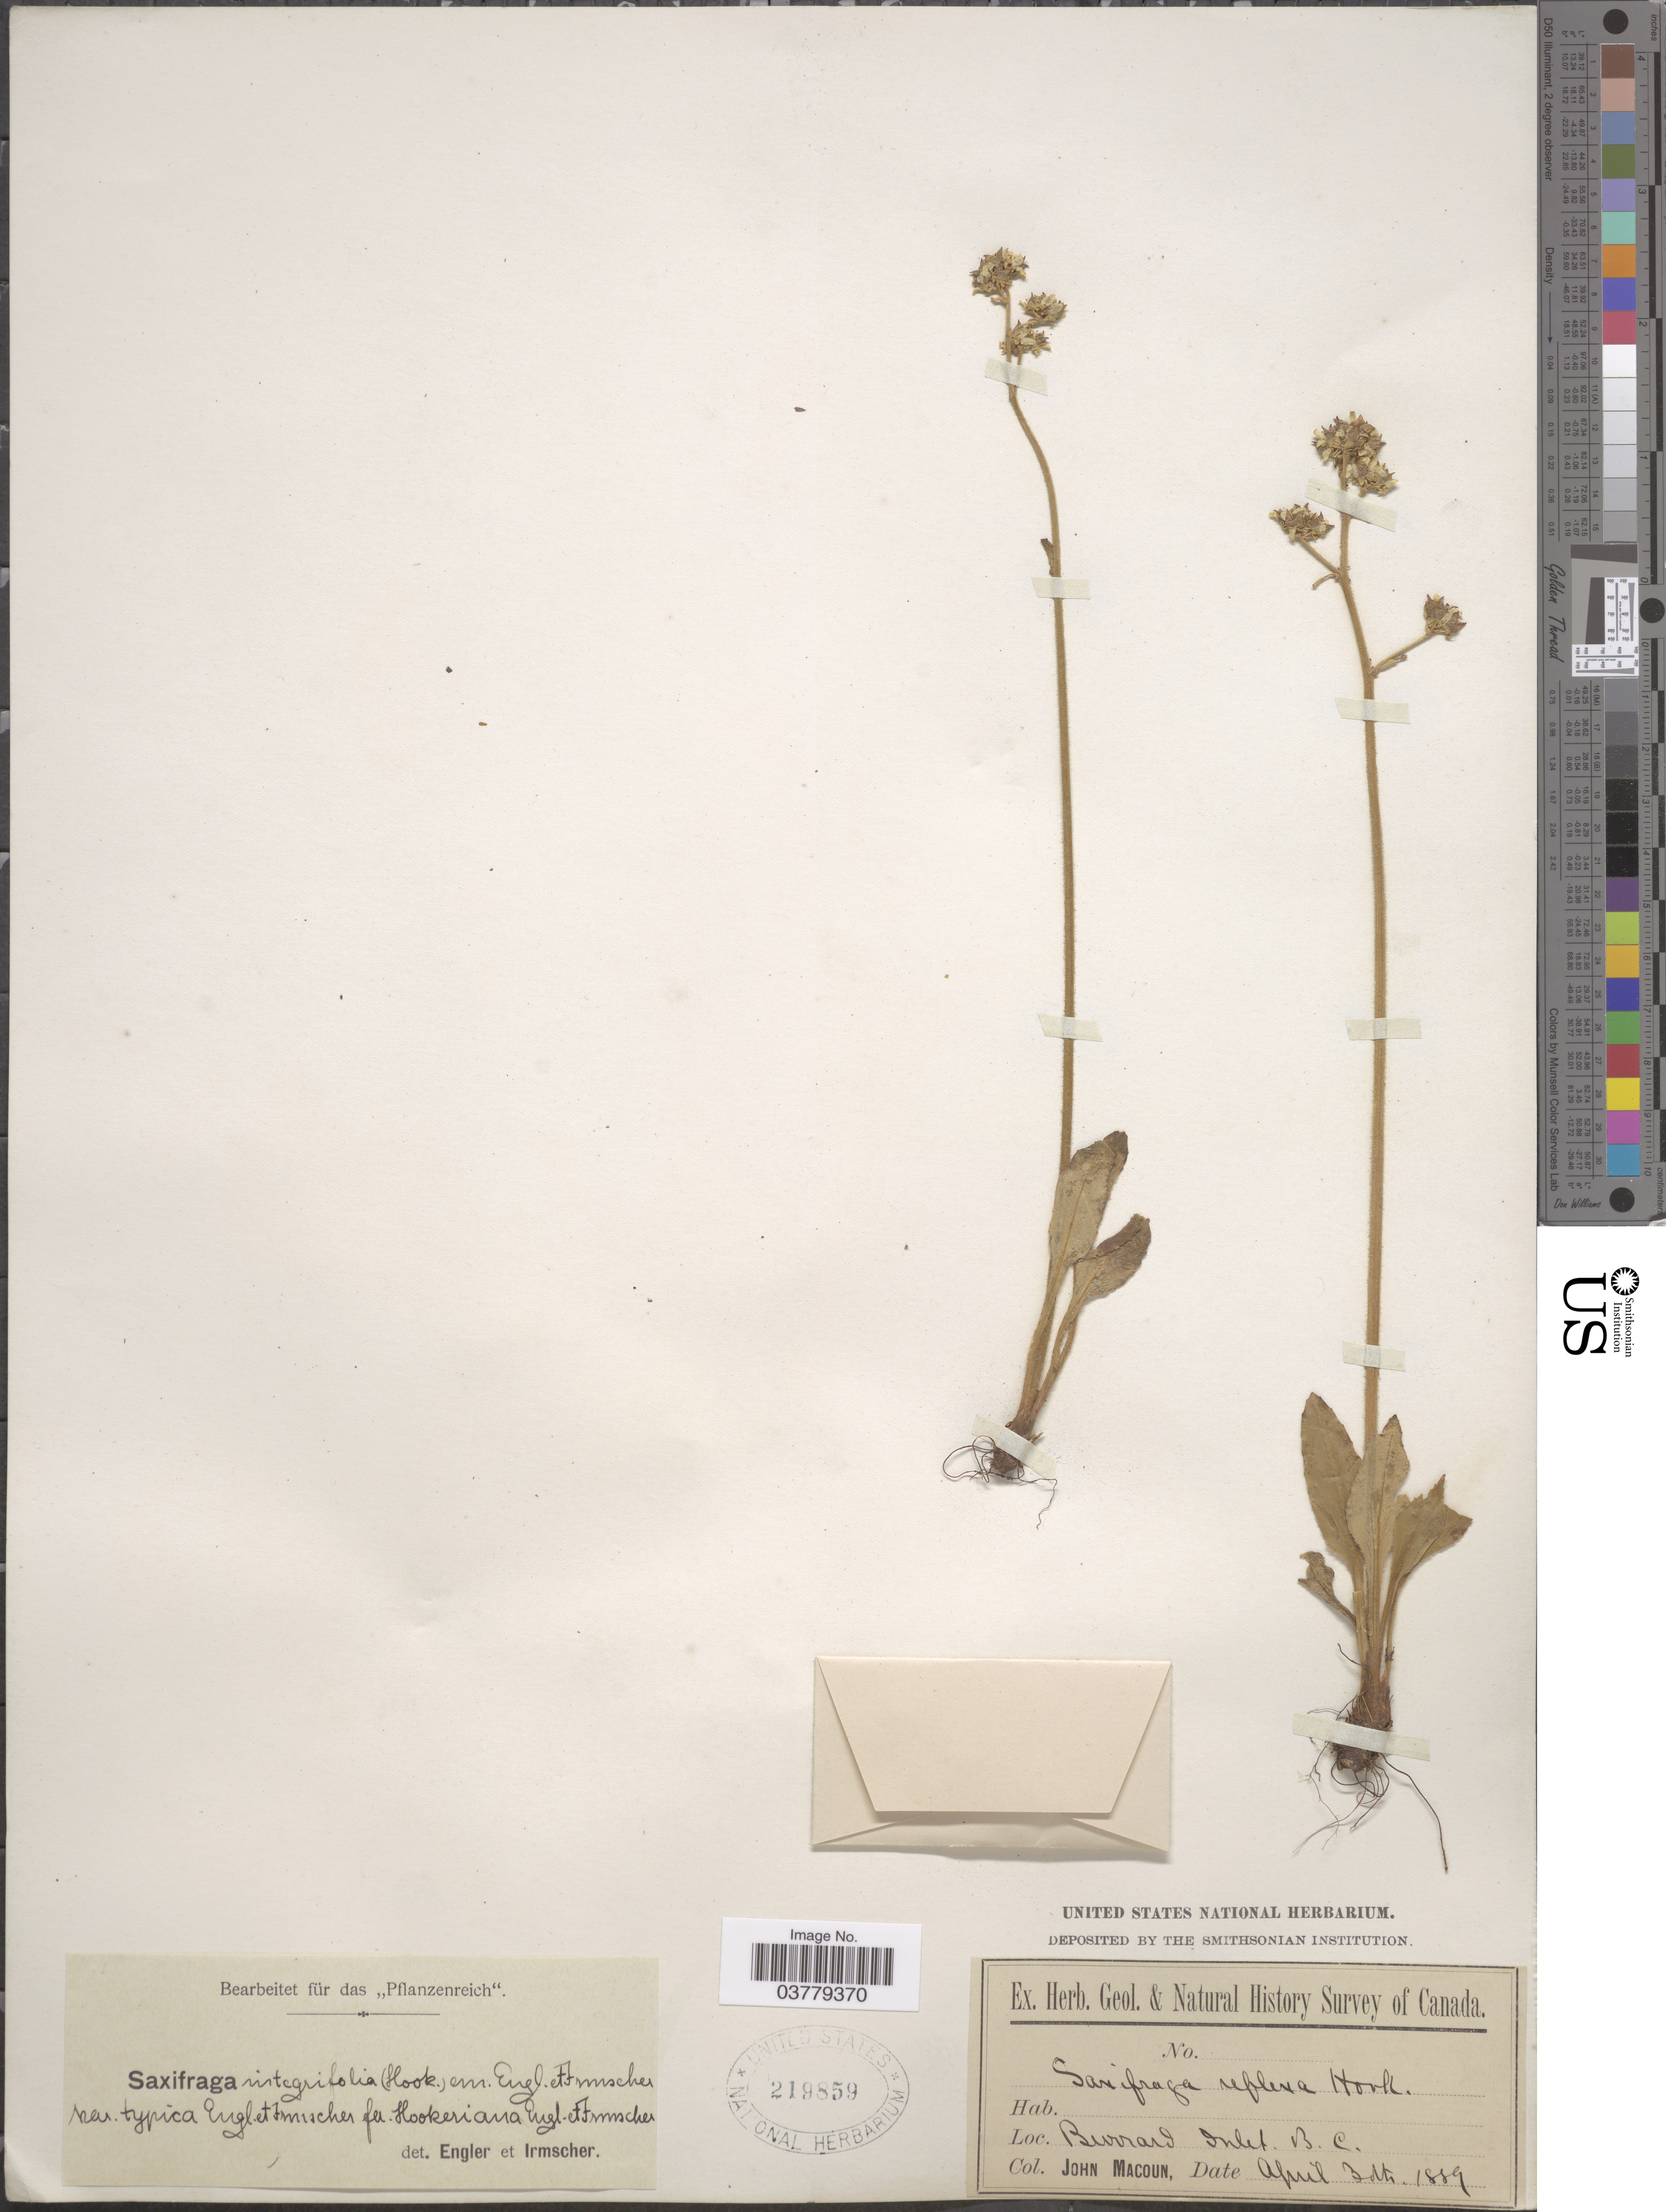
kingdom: Plantae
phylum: Tracheophyta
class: Magnoliopsida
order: Saxifragales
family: Saxifragaceae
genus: Micranthes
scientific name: Micranthes integrifolia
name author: (Hook.) Small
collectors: J. Macoun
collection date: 1889-04-03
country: Canada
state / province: British Columbia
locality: Burrard Inlet.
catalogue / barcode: US 219859